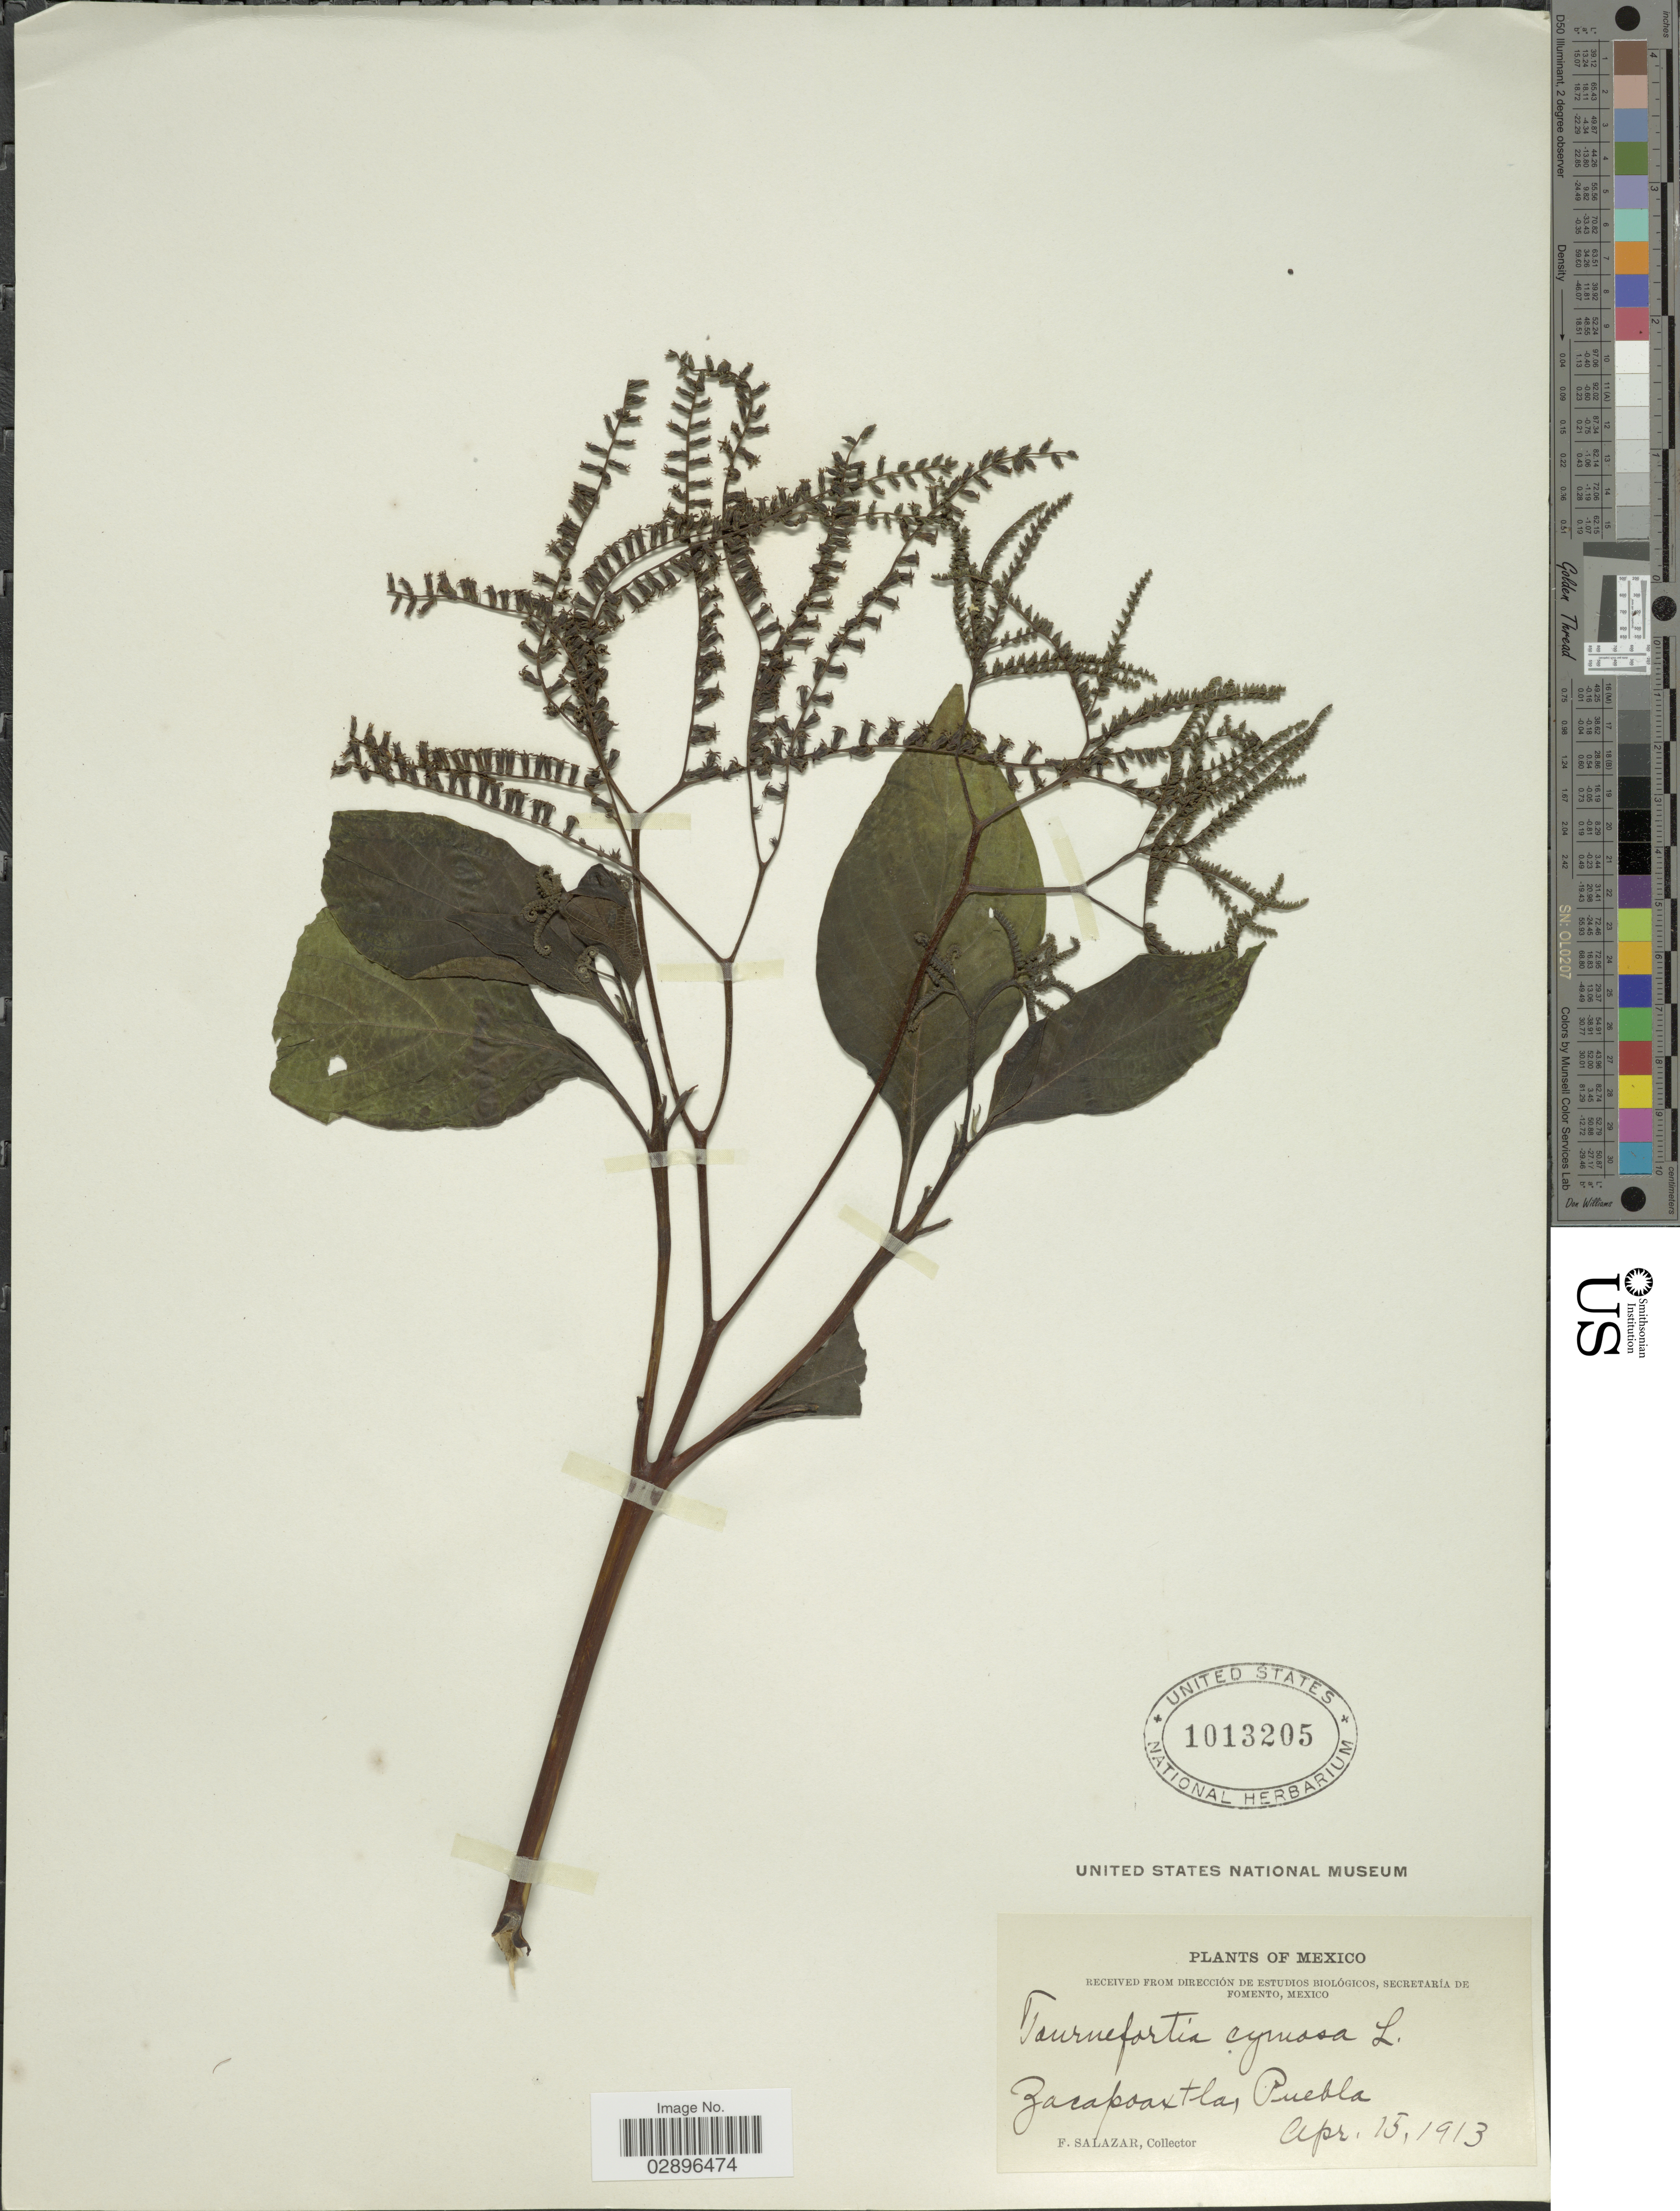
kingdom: Plantae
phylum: Tracheophyta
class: Magnoliopsida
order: Boraginales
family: Heliotropiaceae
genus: Tournefortia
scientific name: Tournefortia glabra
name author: L.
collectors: F. Salazar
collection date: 1913-04-15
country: Mexico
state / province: Puebla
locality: Zacapoaxtla.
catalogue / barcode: US 1013205